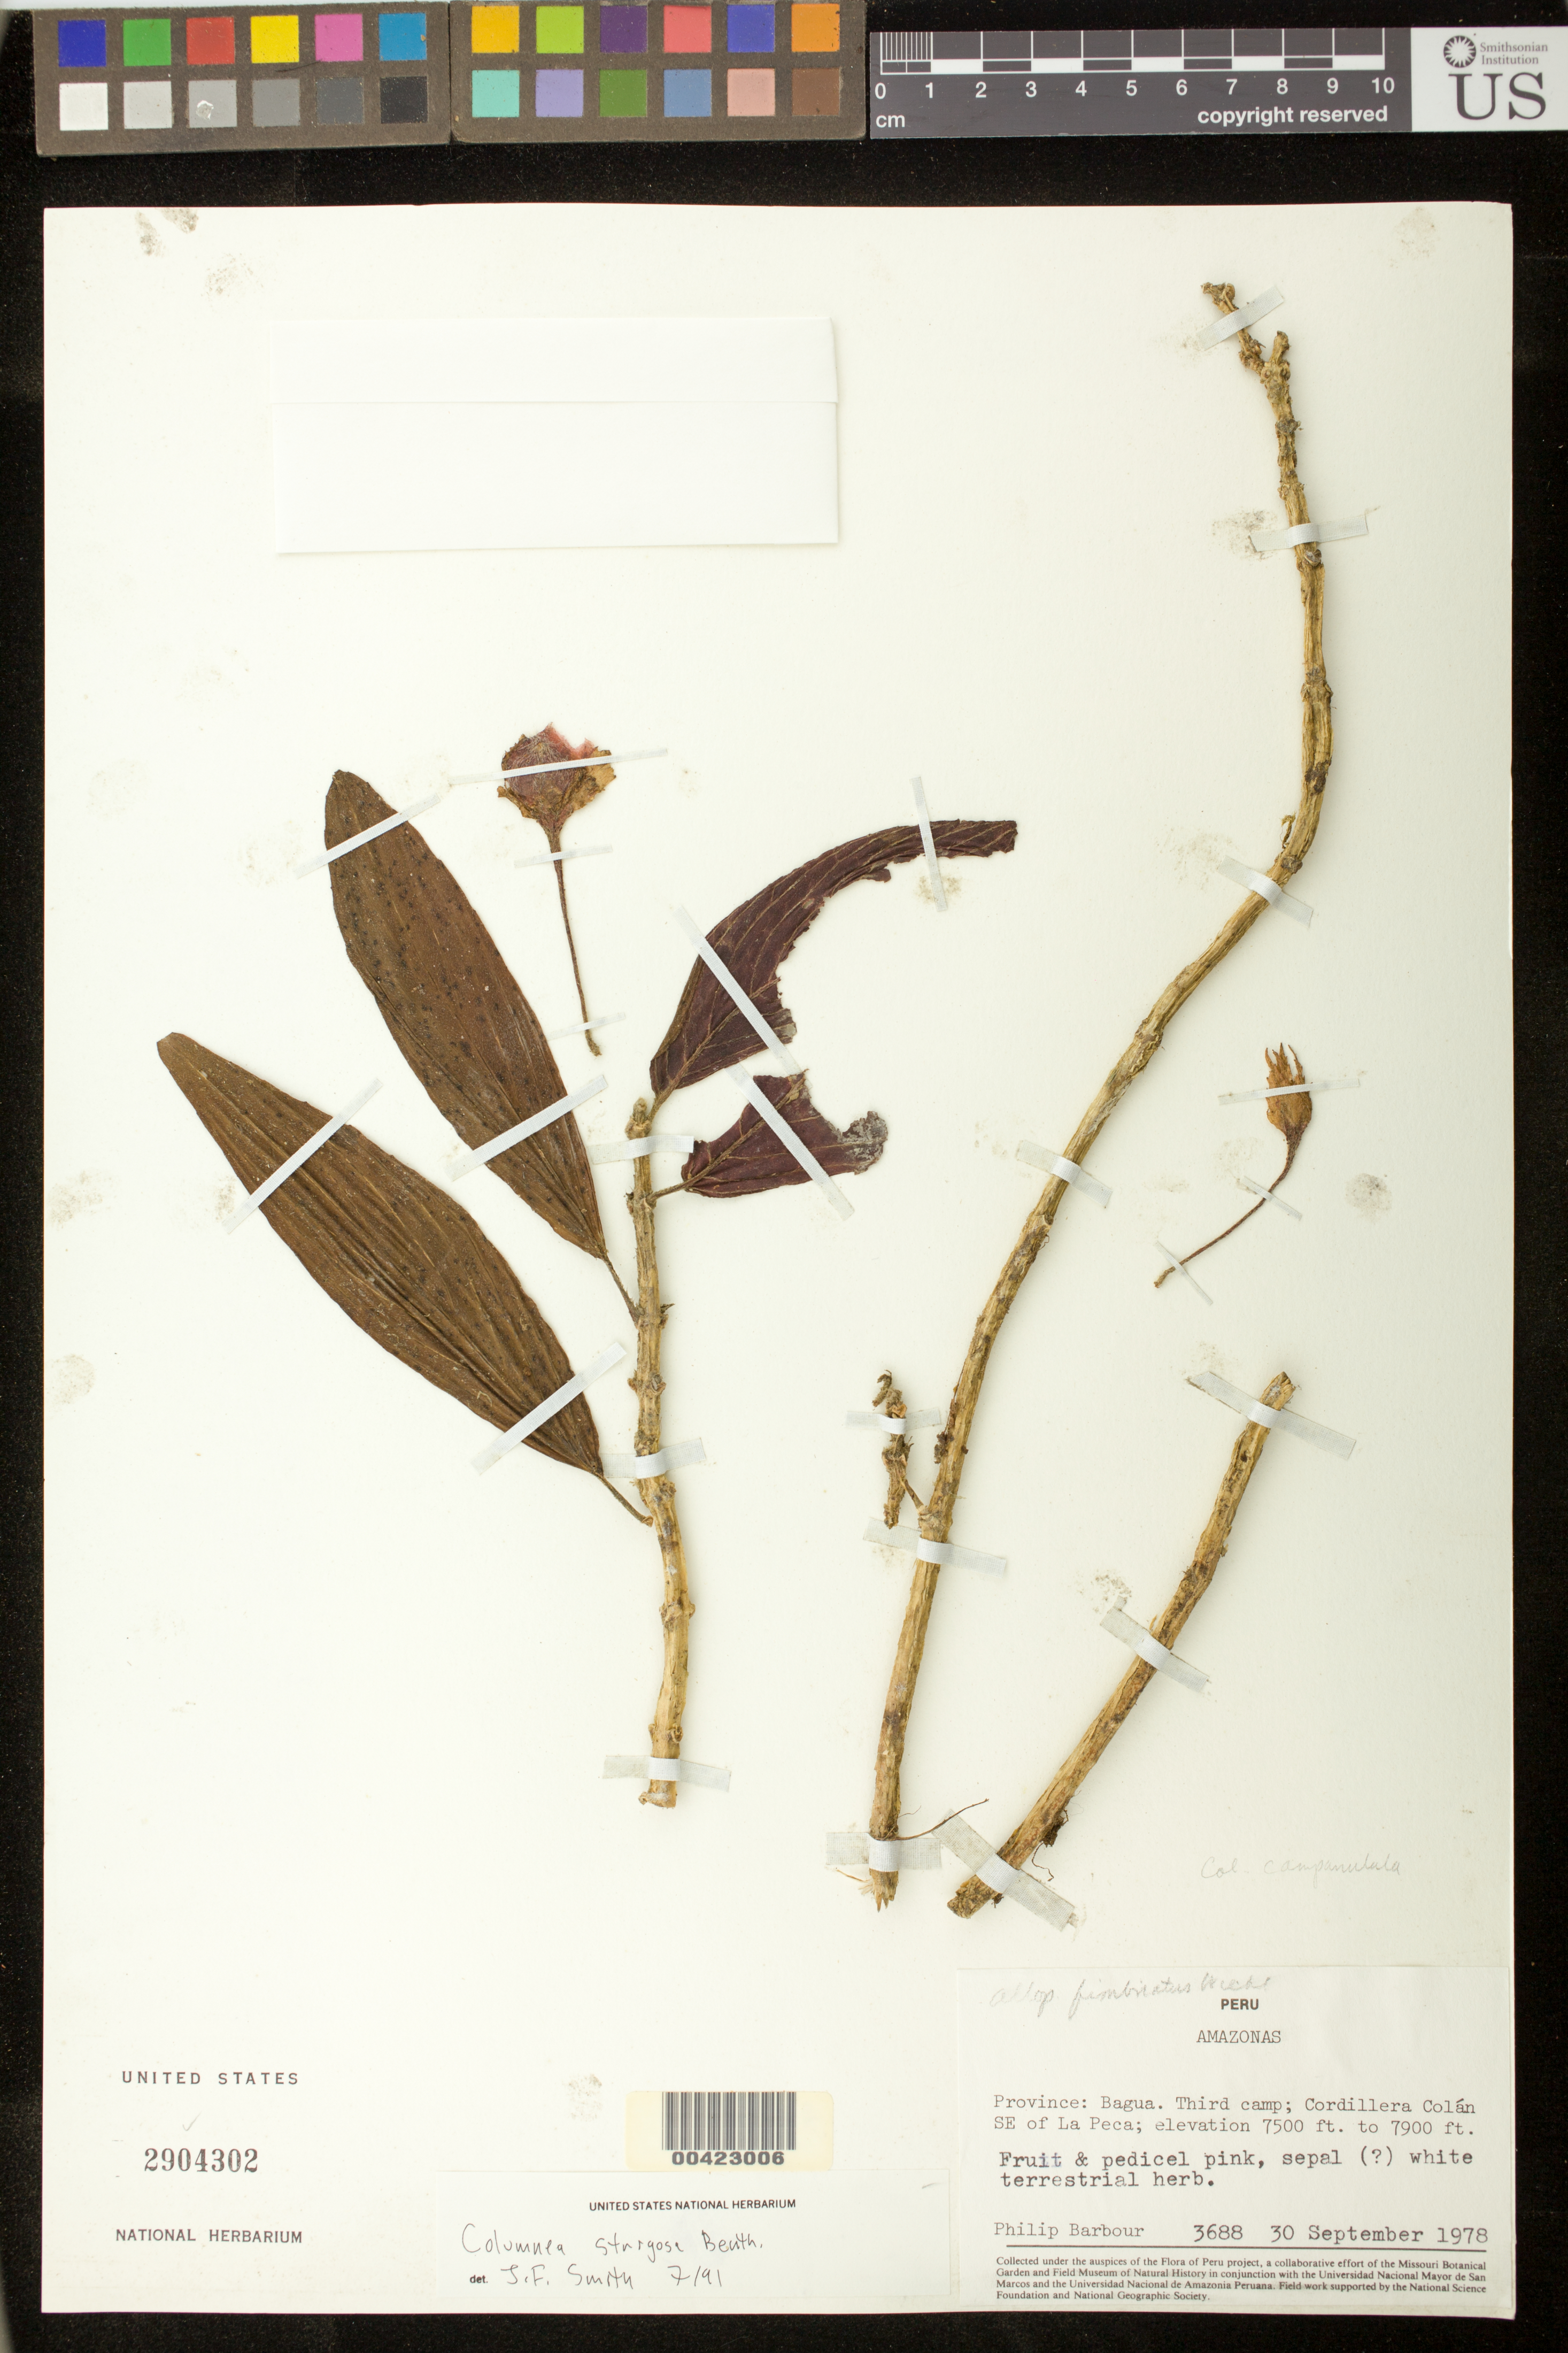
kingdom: Plantae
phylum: Tracheophyta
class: Magnoliopsida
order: Lamiales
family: Gesneriaceae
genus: Columnea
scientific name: Columnea strigosa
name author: Benth.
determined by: Skog, Laurence E.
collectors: P. Barbour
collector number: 3688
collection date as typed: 30 Sep 1978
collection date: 1978-09-30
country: Peru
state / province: Amazonas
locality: Prov. Bagua; third camp, Cordillera Colán, SE of La Peca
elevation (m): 2286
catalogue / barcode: US 2904302